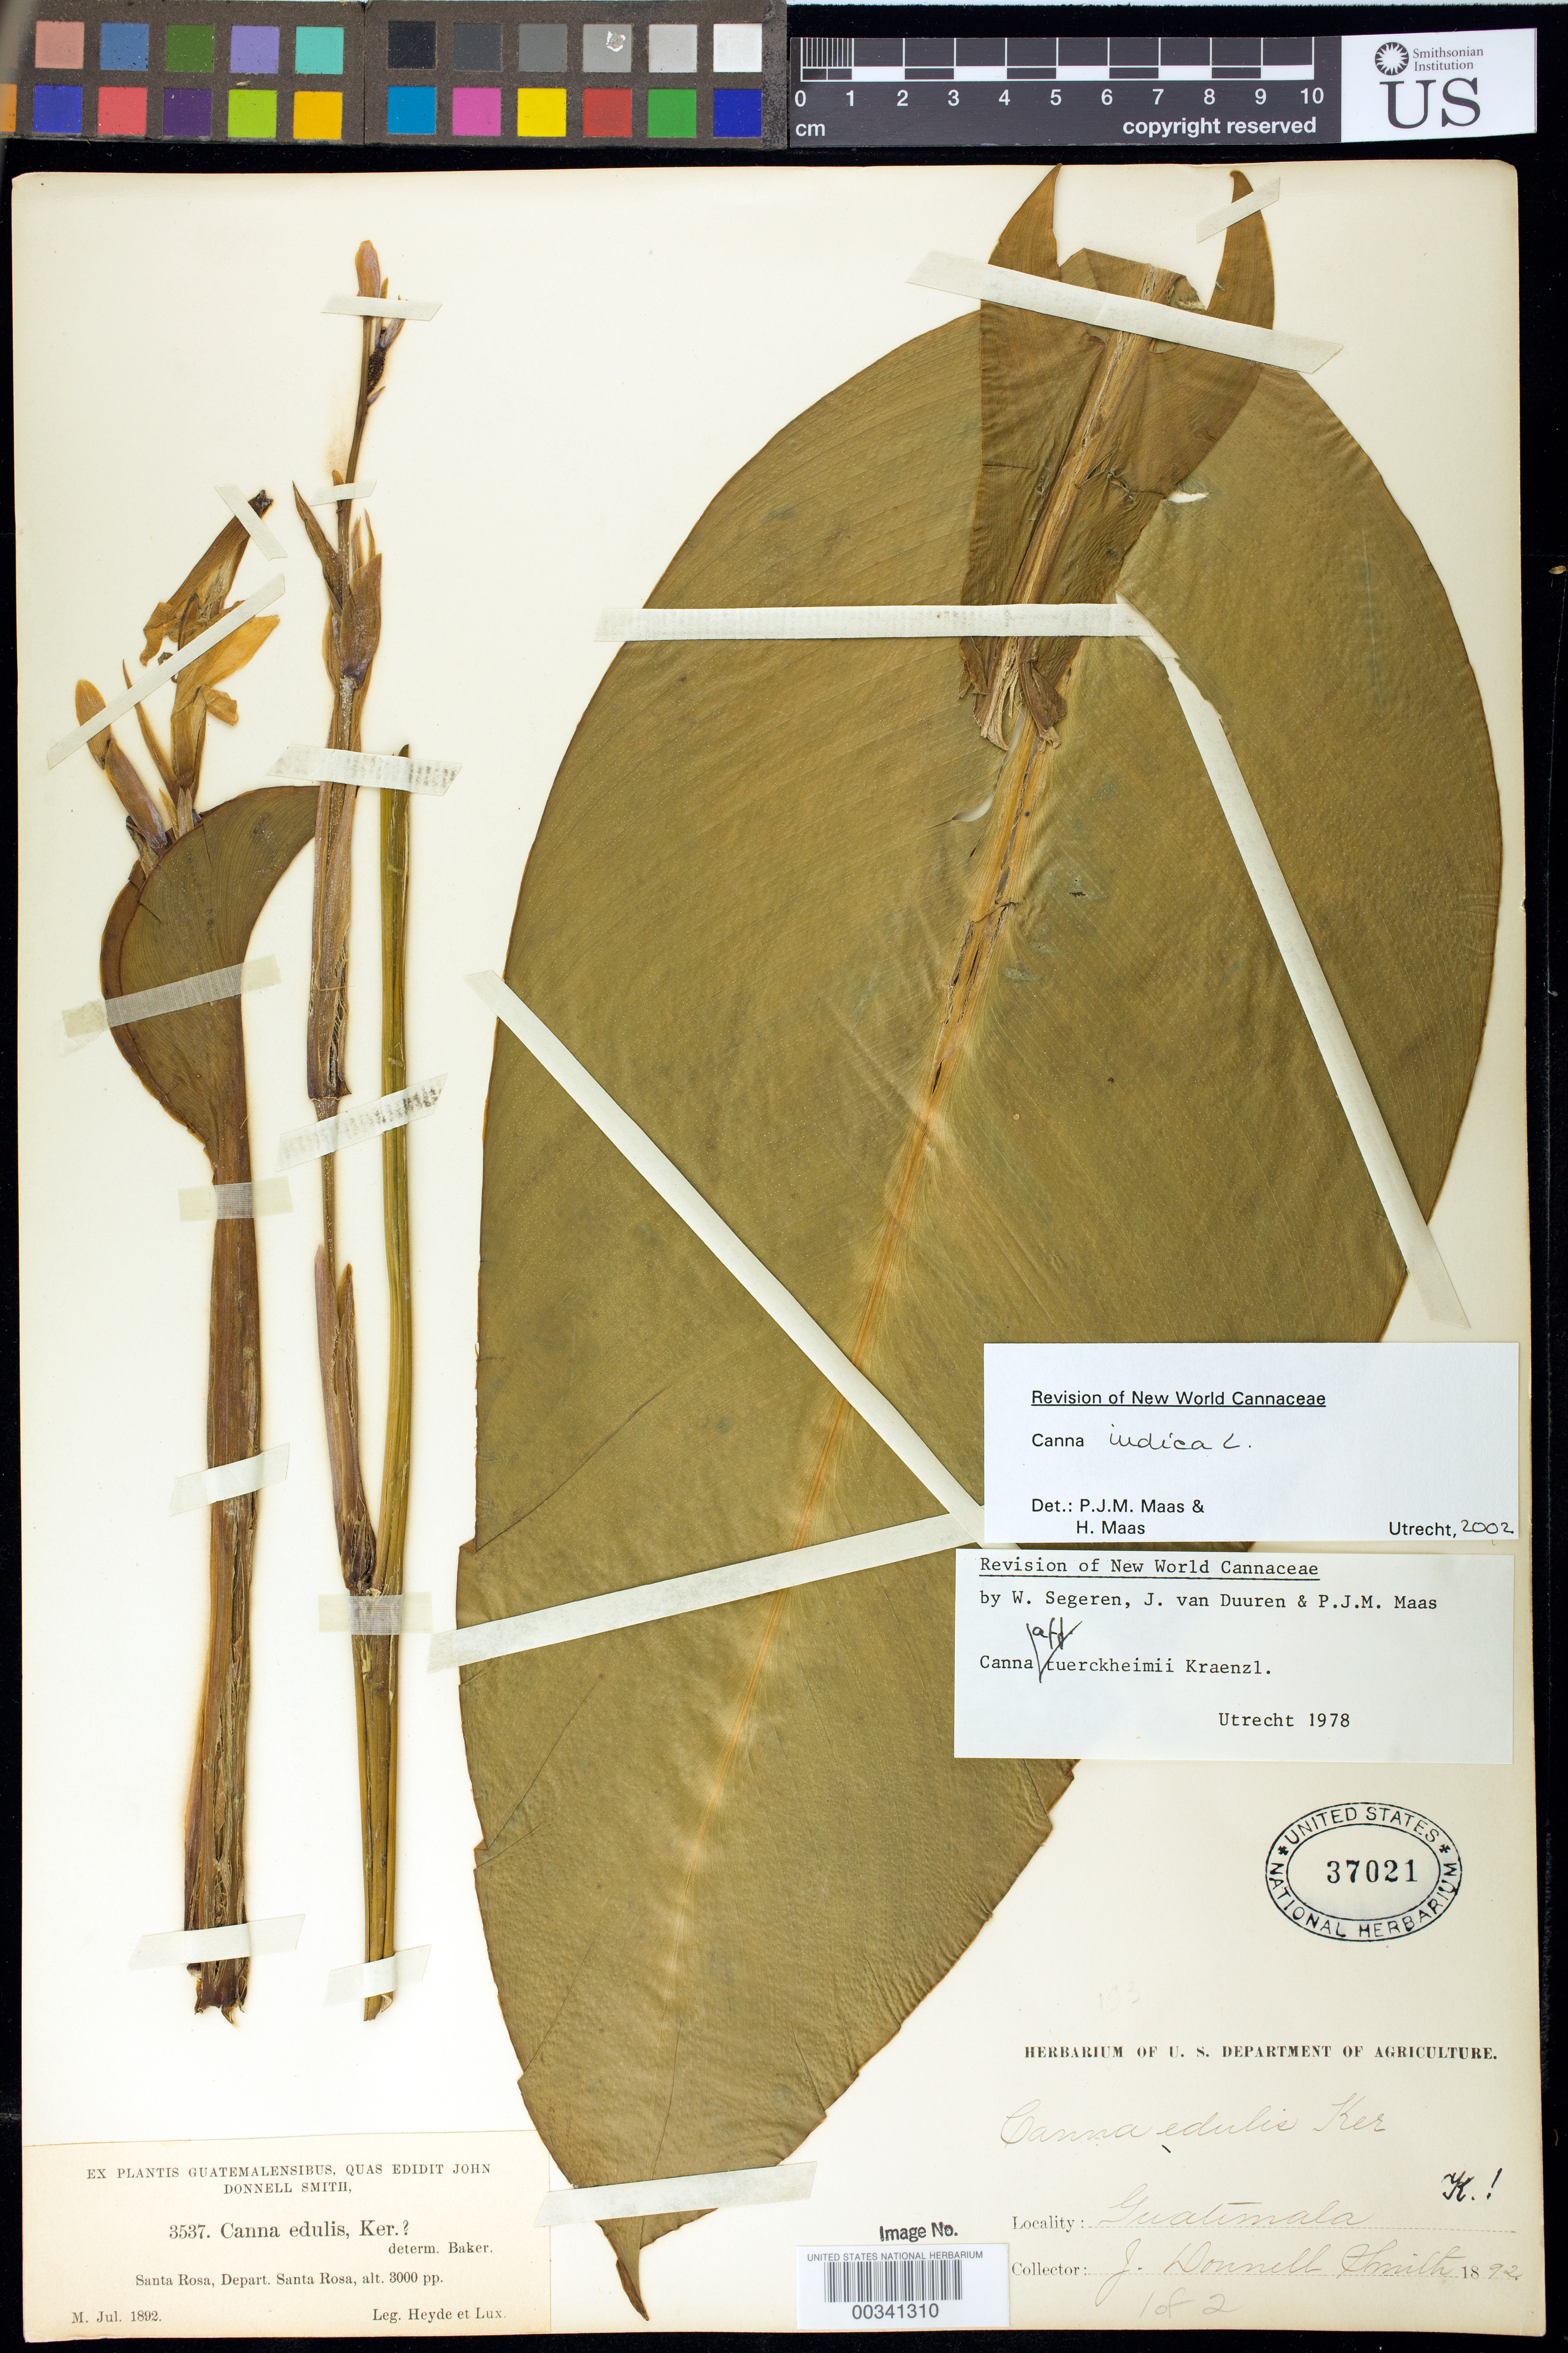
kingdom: Plantae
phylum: Tracheophyta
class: Liliopsida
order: Zingiberales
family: Cannaceae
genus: Canna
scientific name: Canna indica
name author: L.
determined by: Maas, Paul J. M.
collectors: E. T. Heyde & E. Lux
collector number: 3537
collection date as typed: Jul 1892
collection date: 1892-07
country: Guatemala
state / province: Santa Rosa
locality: Santa Rosa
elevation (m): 914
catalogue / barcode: US 37021